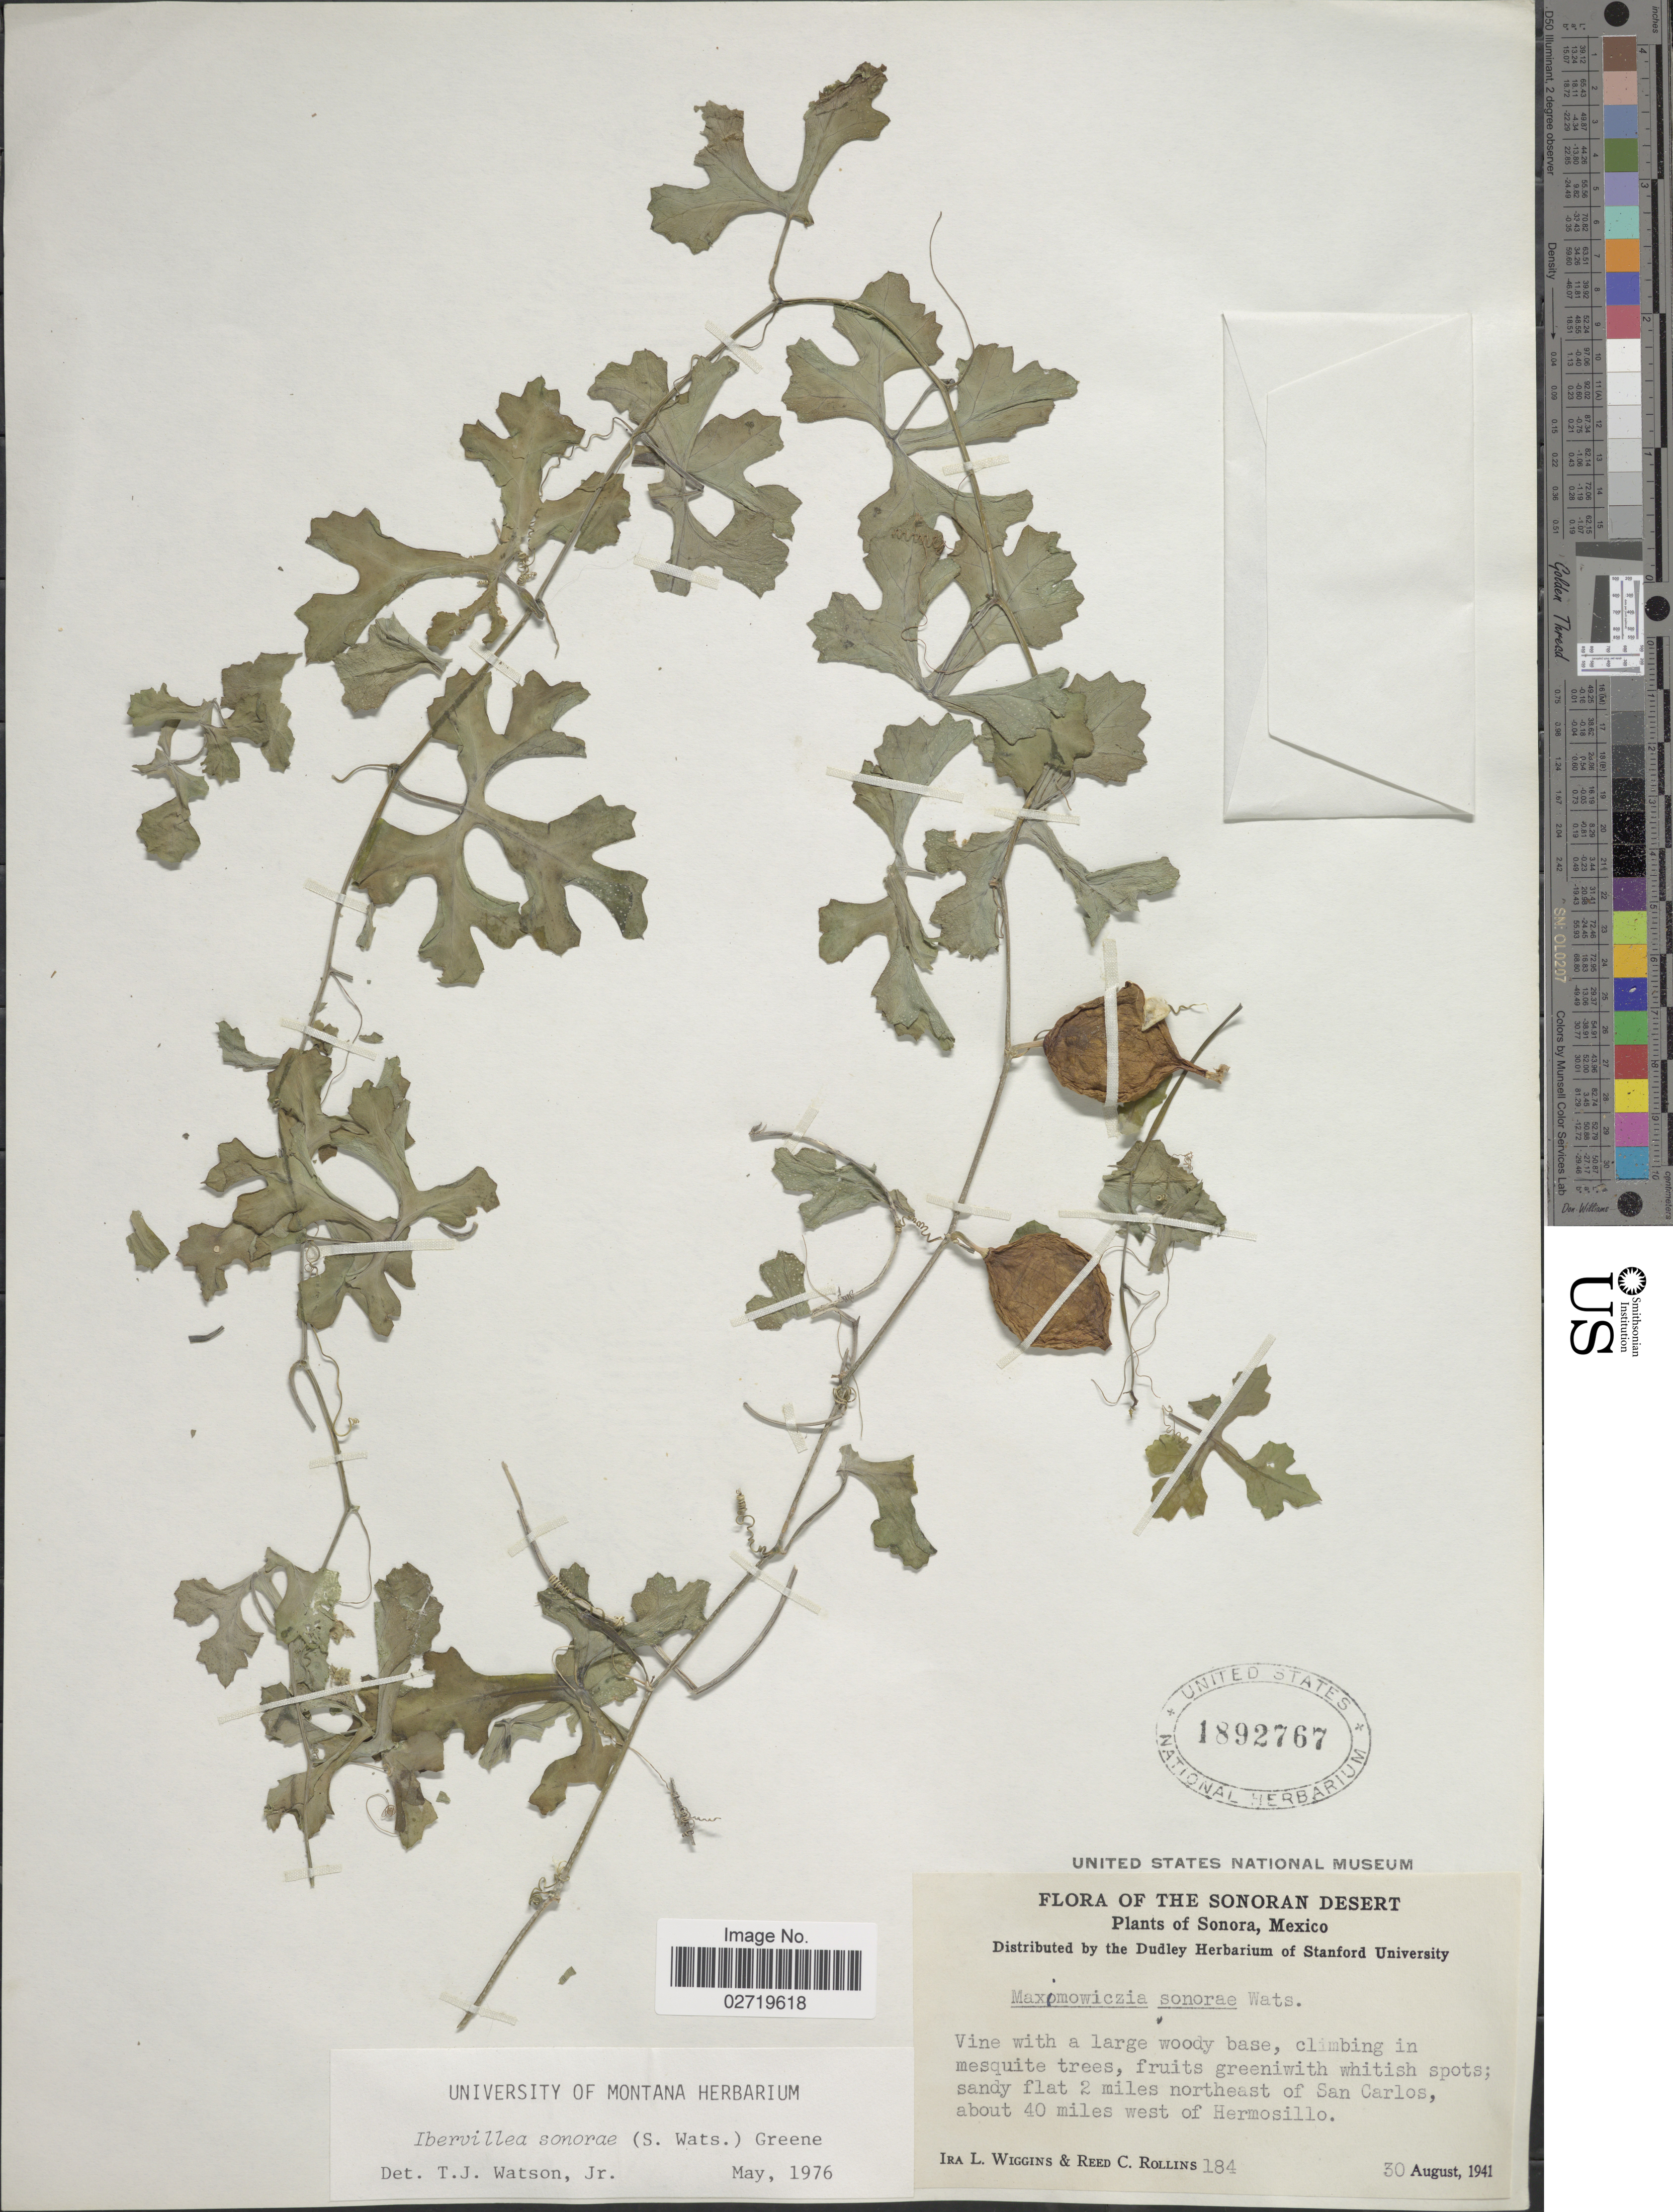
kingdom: Plantae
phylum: Tracheophyta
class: Magnoliopsida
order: Cucurbitales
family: Cucurbitaceae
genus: Ibervillea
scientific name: Ibervillea sonorae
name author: (S. Watson) Greene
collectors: I. L. Wiggins & R. C. Rollins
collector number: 184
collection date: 1941-08-30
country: Mexico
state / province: Sonora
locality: The Sonoran Desert; sandy flat 2 miles northeast of San Carlos, about 40 miles west of Hermosillo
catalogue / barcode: US 1892767